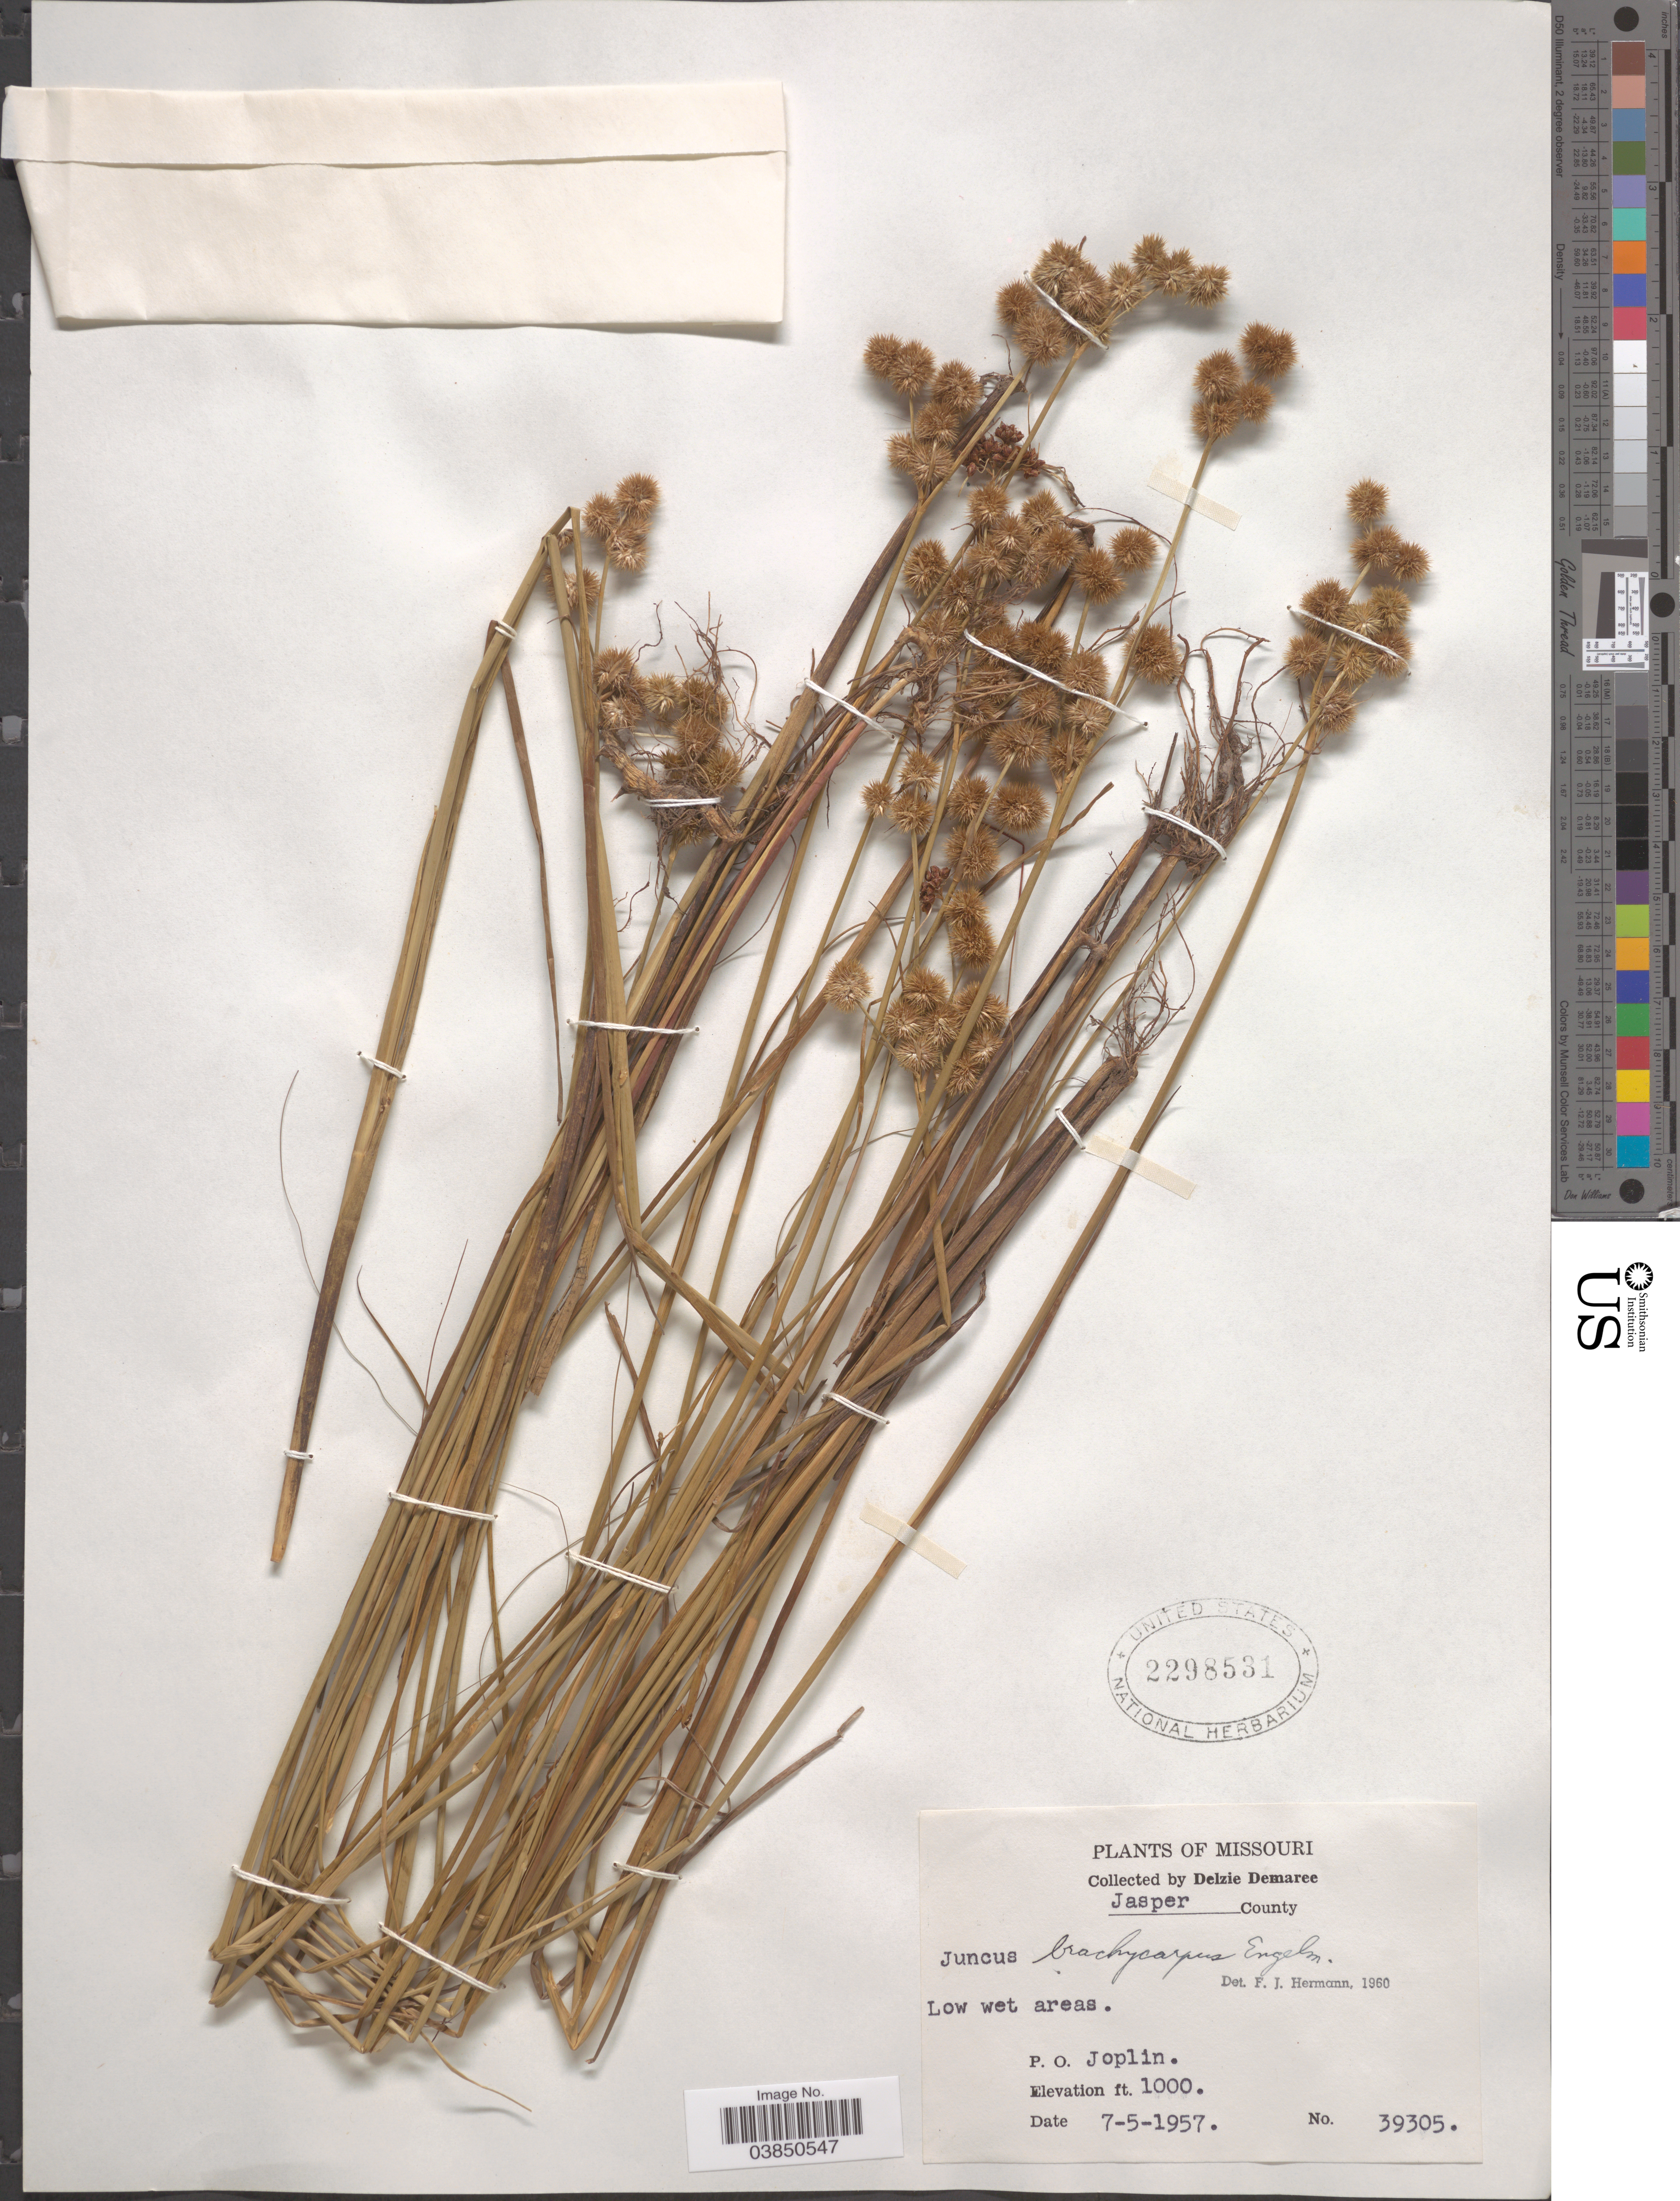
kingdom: Plantae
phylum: Tracheophyta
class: Liliopsida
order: Poales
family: Juncaceae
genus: Juncus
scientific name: Juncus brachycarpus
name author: Engelm.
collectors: D. Demaree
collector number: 39305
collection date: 1957-07-05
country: United States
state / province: Missouri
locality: Jasper County. P.O. Joplin.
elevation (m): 305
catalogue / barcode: US 2298531